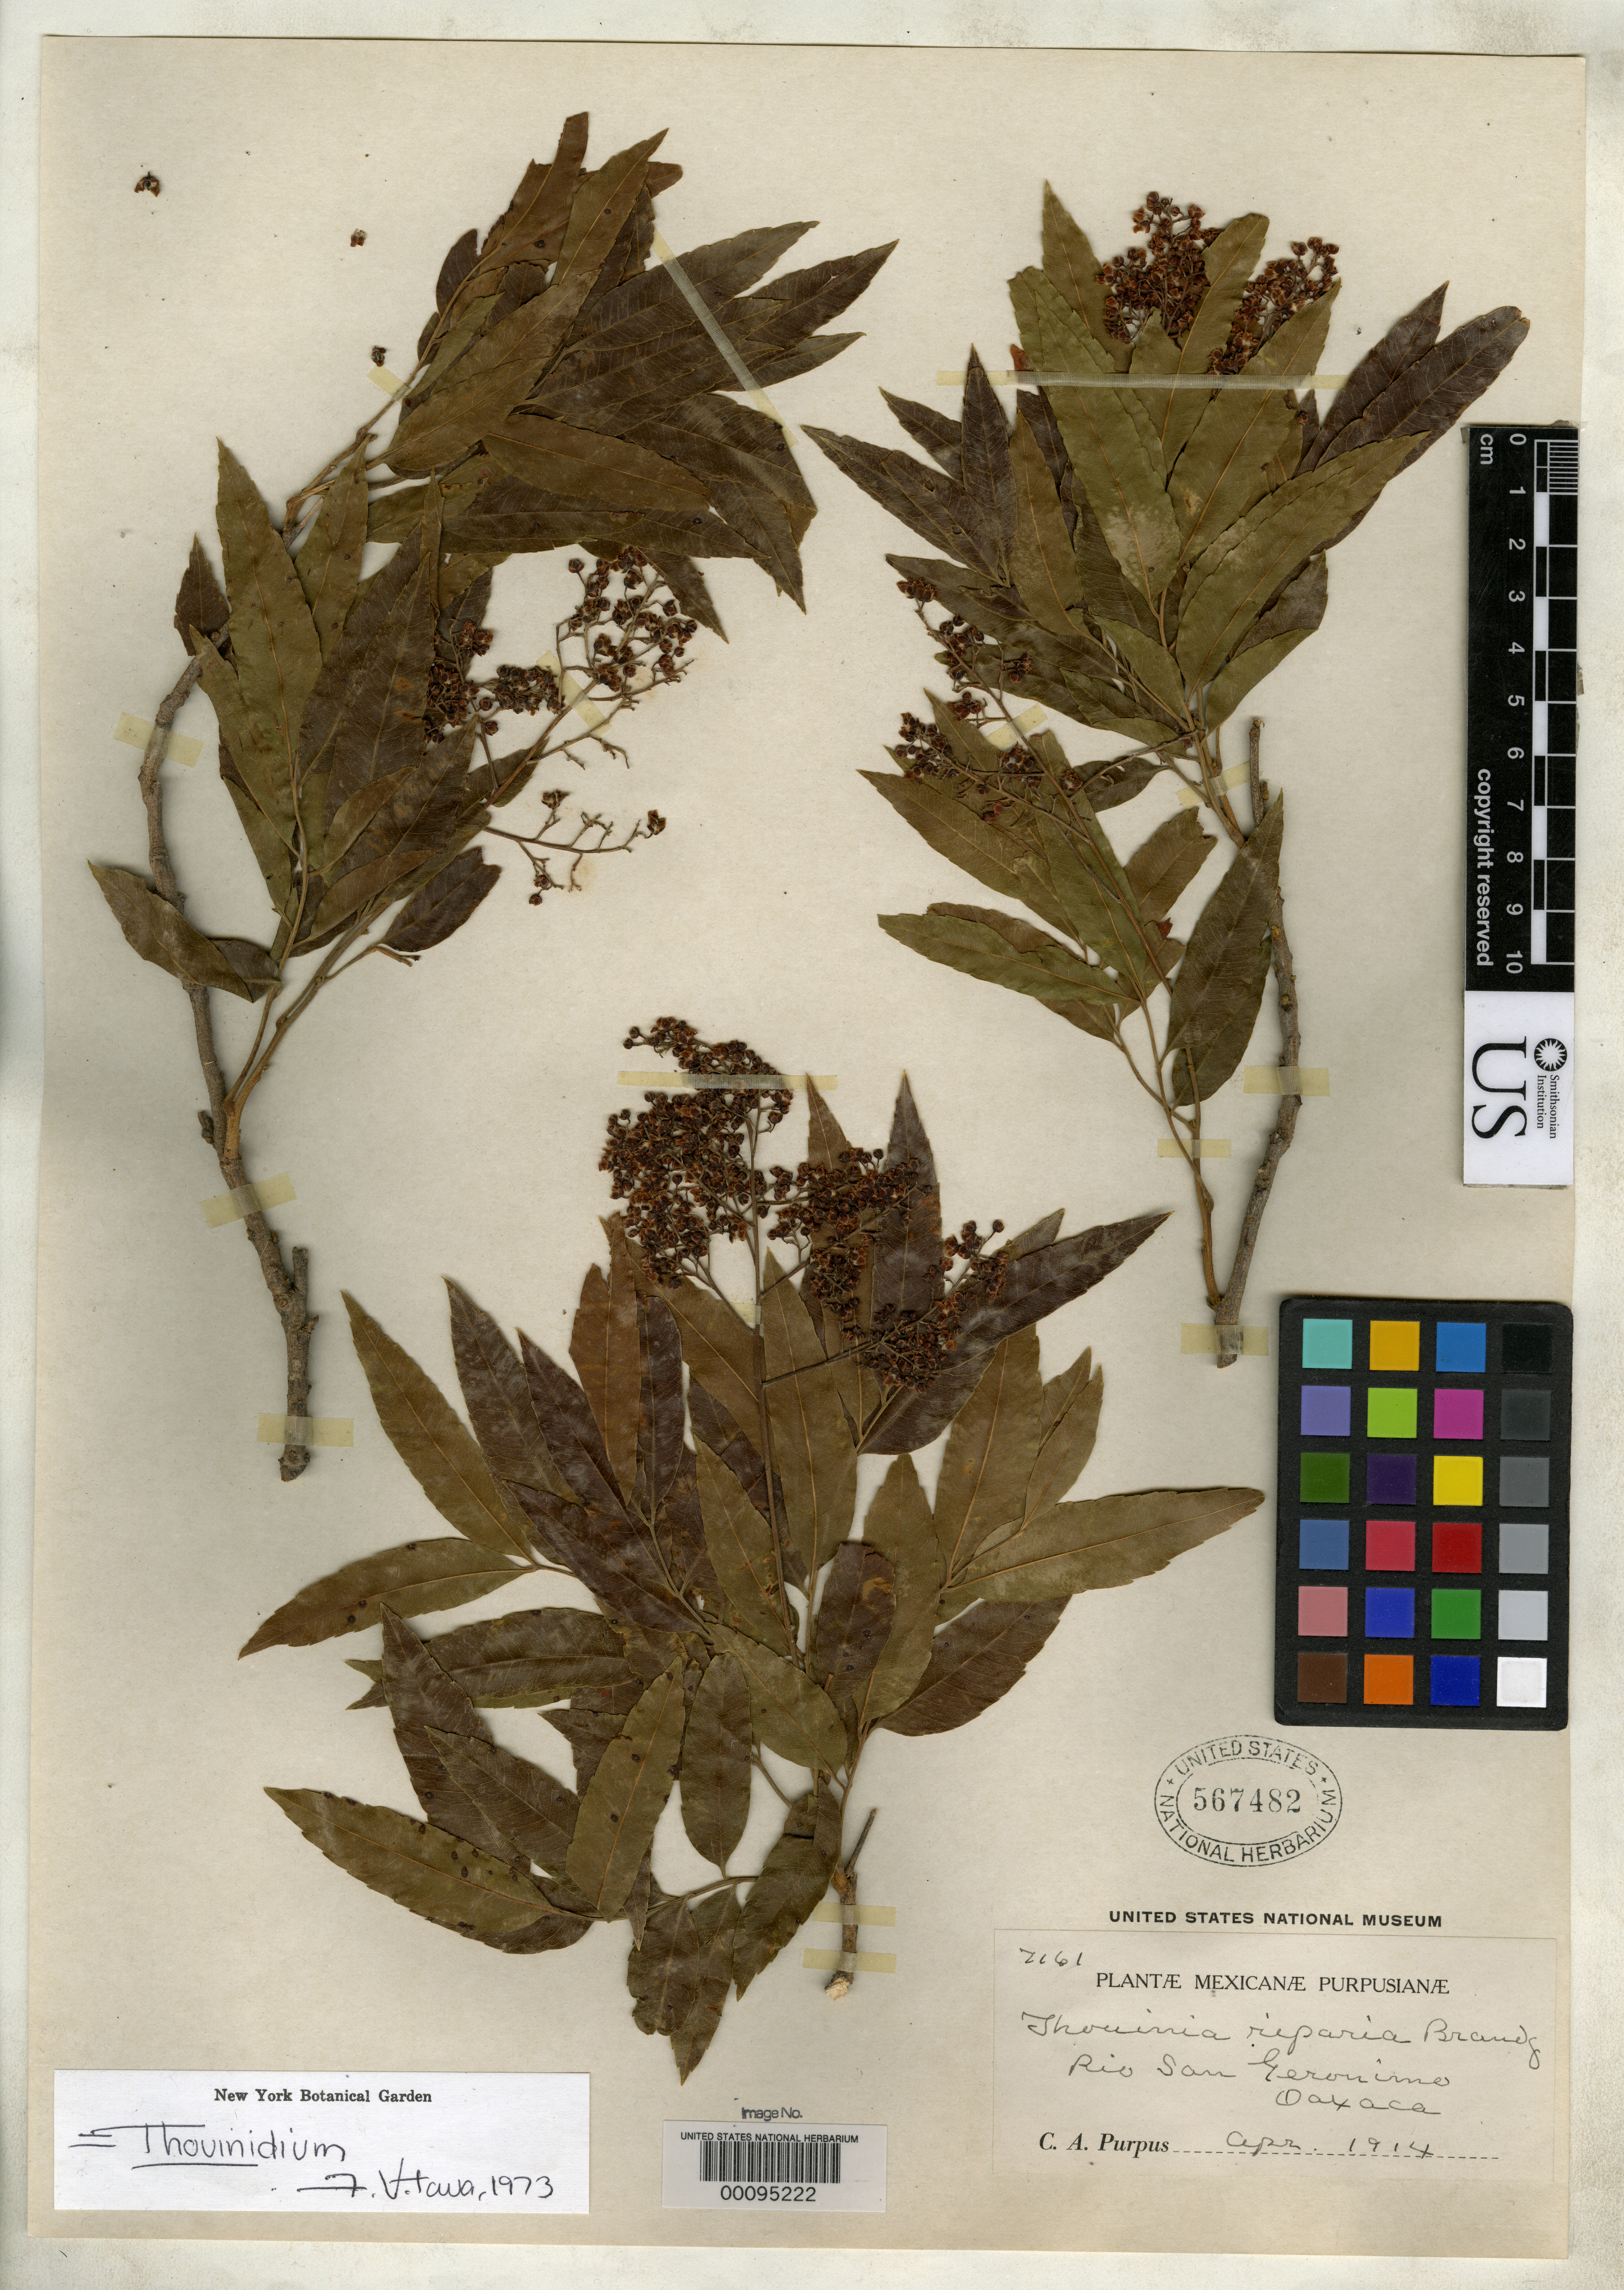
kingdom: Plantae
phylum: Tracheophyta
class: Magnoliopsida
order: Sapindales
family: Sapindaceae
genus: Thouinia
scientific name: Thouinia riparia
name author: Brandegee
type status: Isotype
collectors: C. A. Purpus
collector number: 7161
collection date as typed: Apr 1914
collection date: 1914-04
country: Mexico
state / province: Oaxaca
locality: Along the Rio San Geronimo.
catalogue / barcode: US 567482